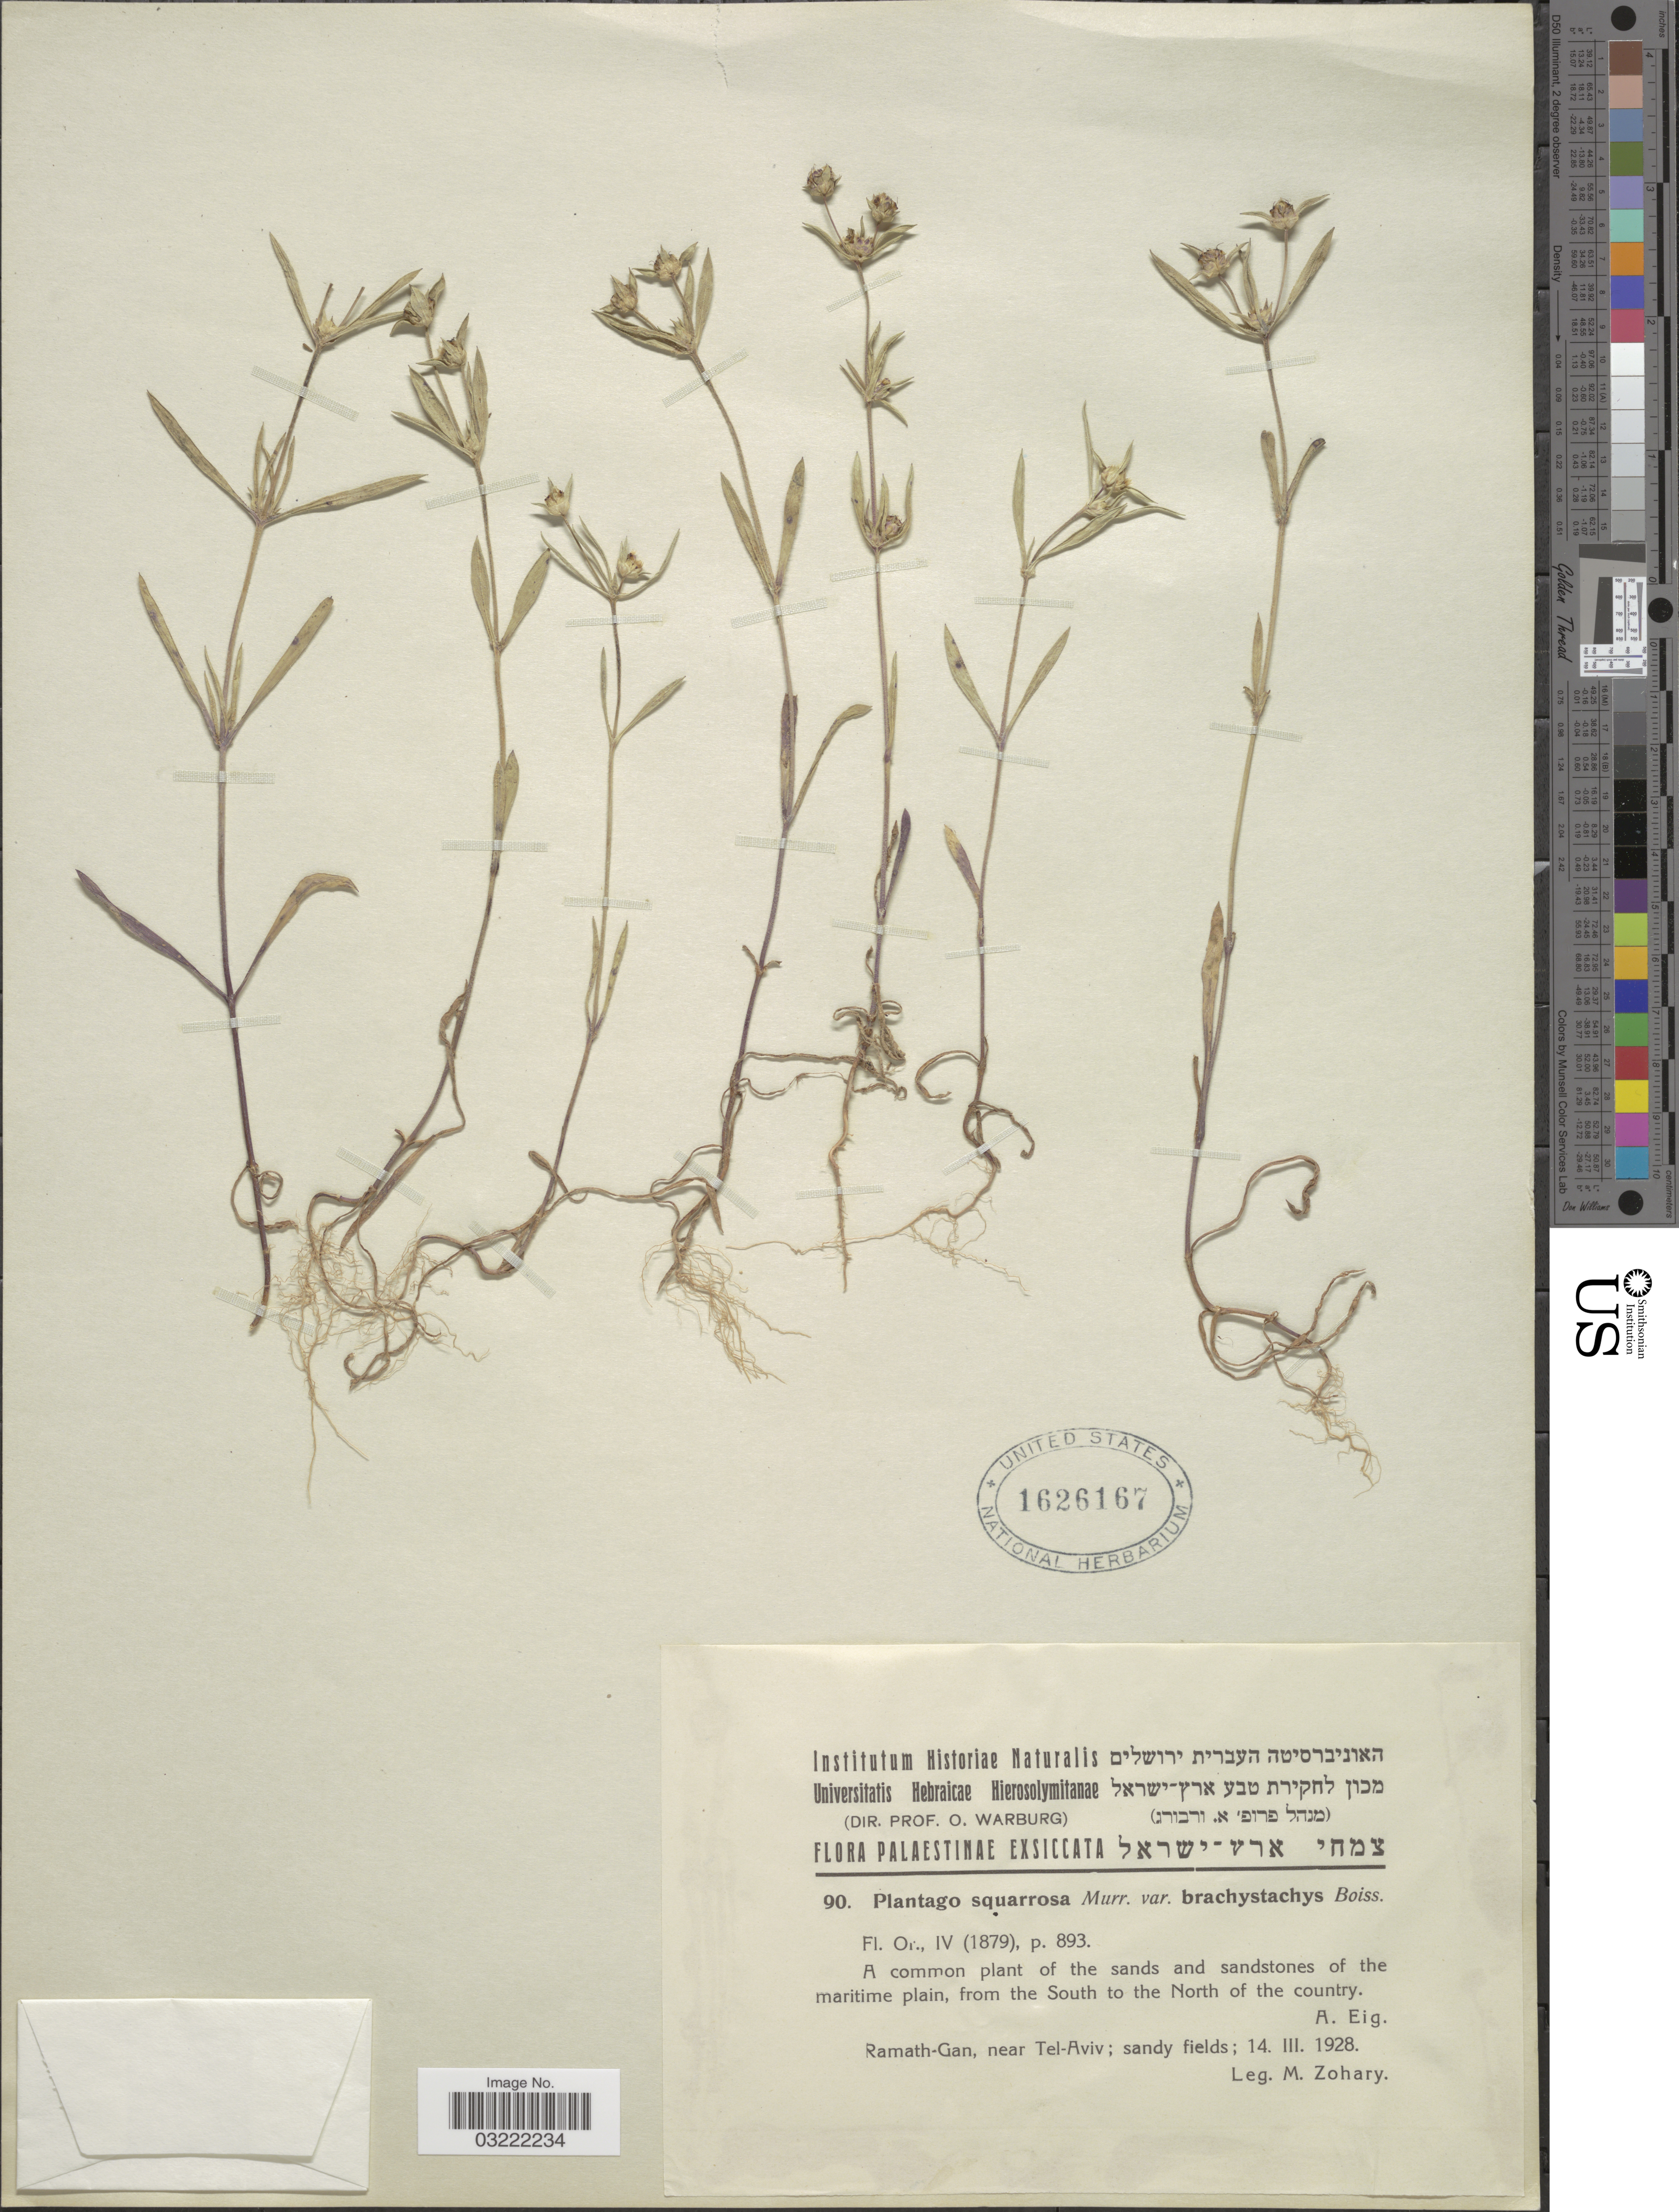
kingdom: Plantae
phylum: Tracheophyta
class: Magnoliopsida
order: Lamiales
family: Plantaginaceae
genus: Plantago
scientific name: Plantago squarrosa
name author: Murray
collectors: M. Zohary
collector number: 90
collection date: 1928-03-14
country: Israel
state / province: Tel Aviv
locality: Palaestinae. Ramath-Gan, near Tel-Aviv.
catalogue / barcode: US 1626167